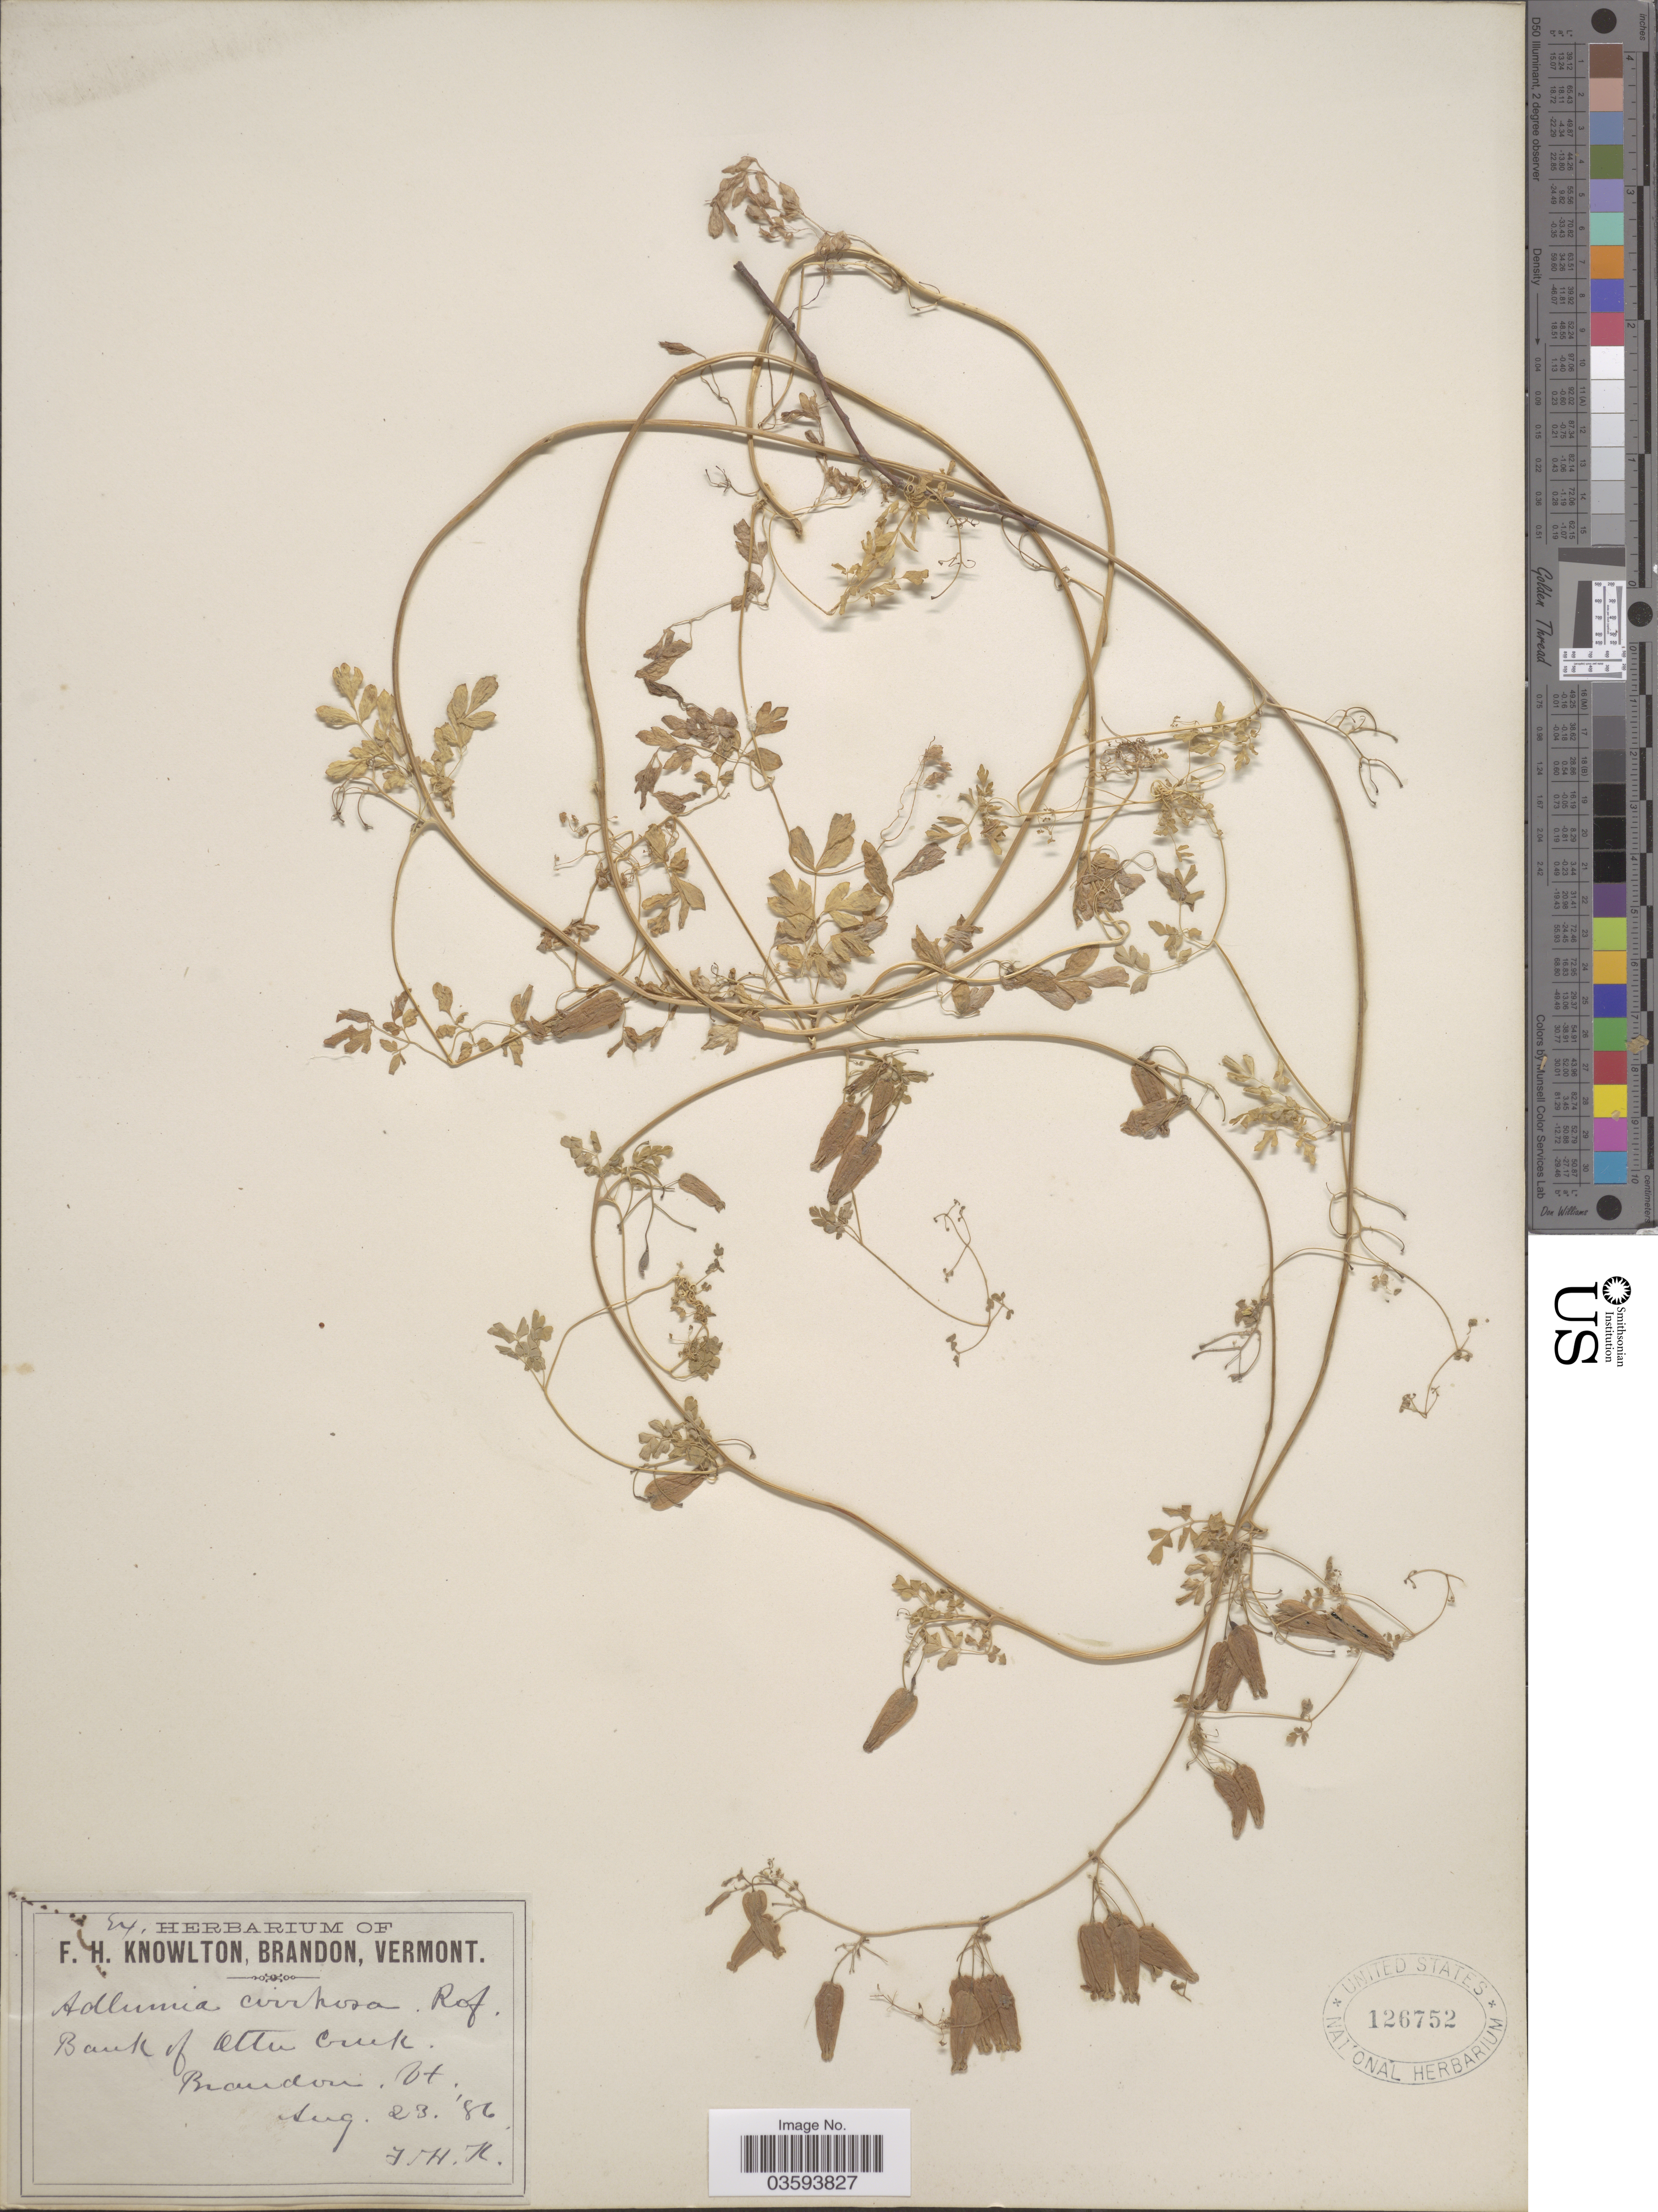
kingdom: Plantae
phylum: Tracheophyta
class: Magnoliopsida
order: Ranunculales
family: Papaveraceae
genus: Adlumia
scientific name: Adlumia cirrhosa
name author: Raf. ex DC.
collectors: F. H. Knowlton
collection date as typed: Transcribed d/m/y: 23/8/86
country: United States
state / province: Vermont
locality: Bank of Otter Creek. Brandon.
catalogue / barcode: US 126752